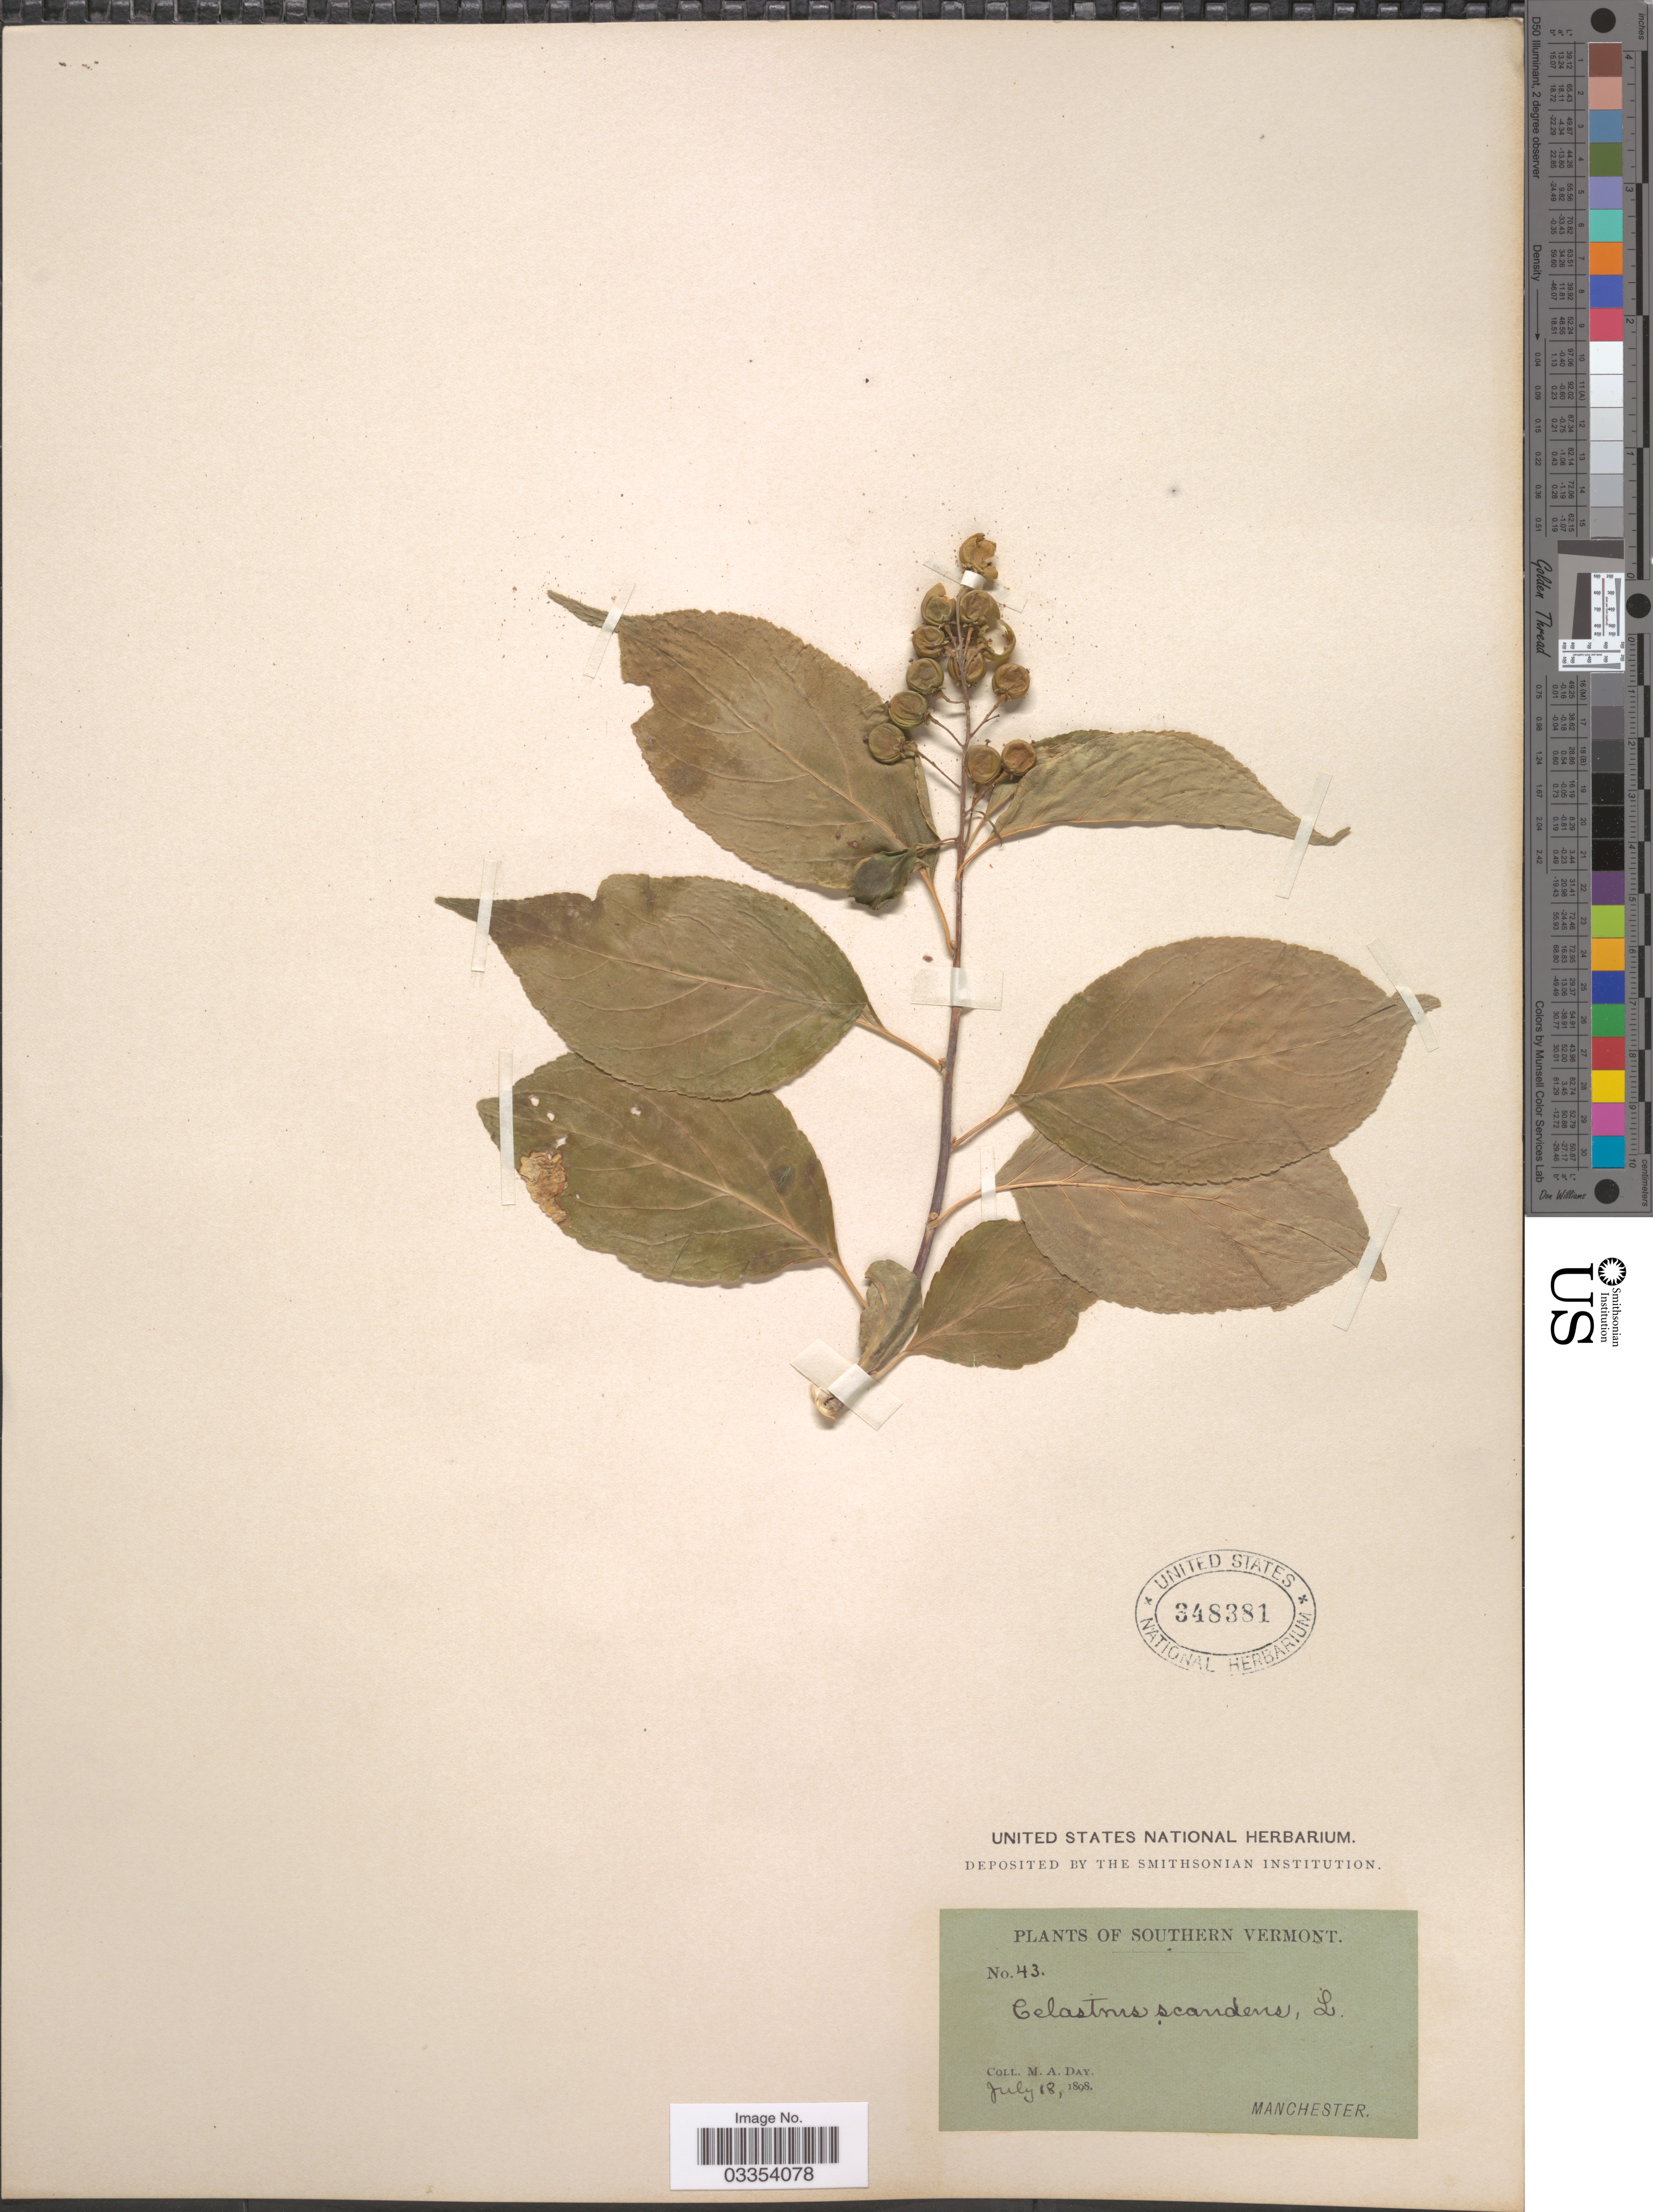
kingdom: Plantae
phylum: Tracheophyta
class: Magnoliopsida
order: Celastrales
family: Celastraceae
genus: Celastrus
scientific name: Celastrus scandens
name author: L.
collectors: M. Day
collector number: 43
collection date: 1898-07-18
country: United States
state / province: Vermont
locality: Southern Vermont. Manchester.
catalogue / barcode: US 348381